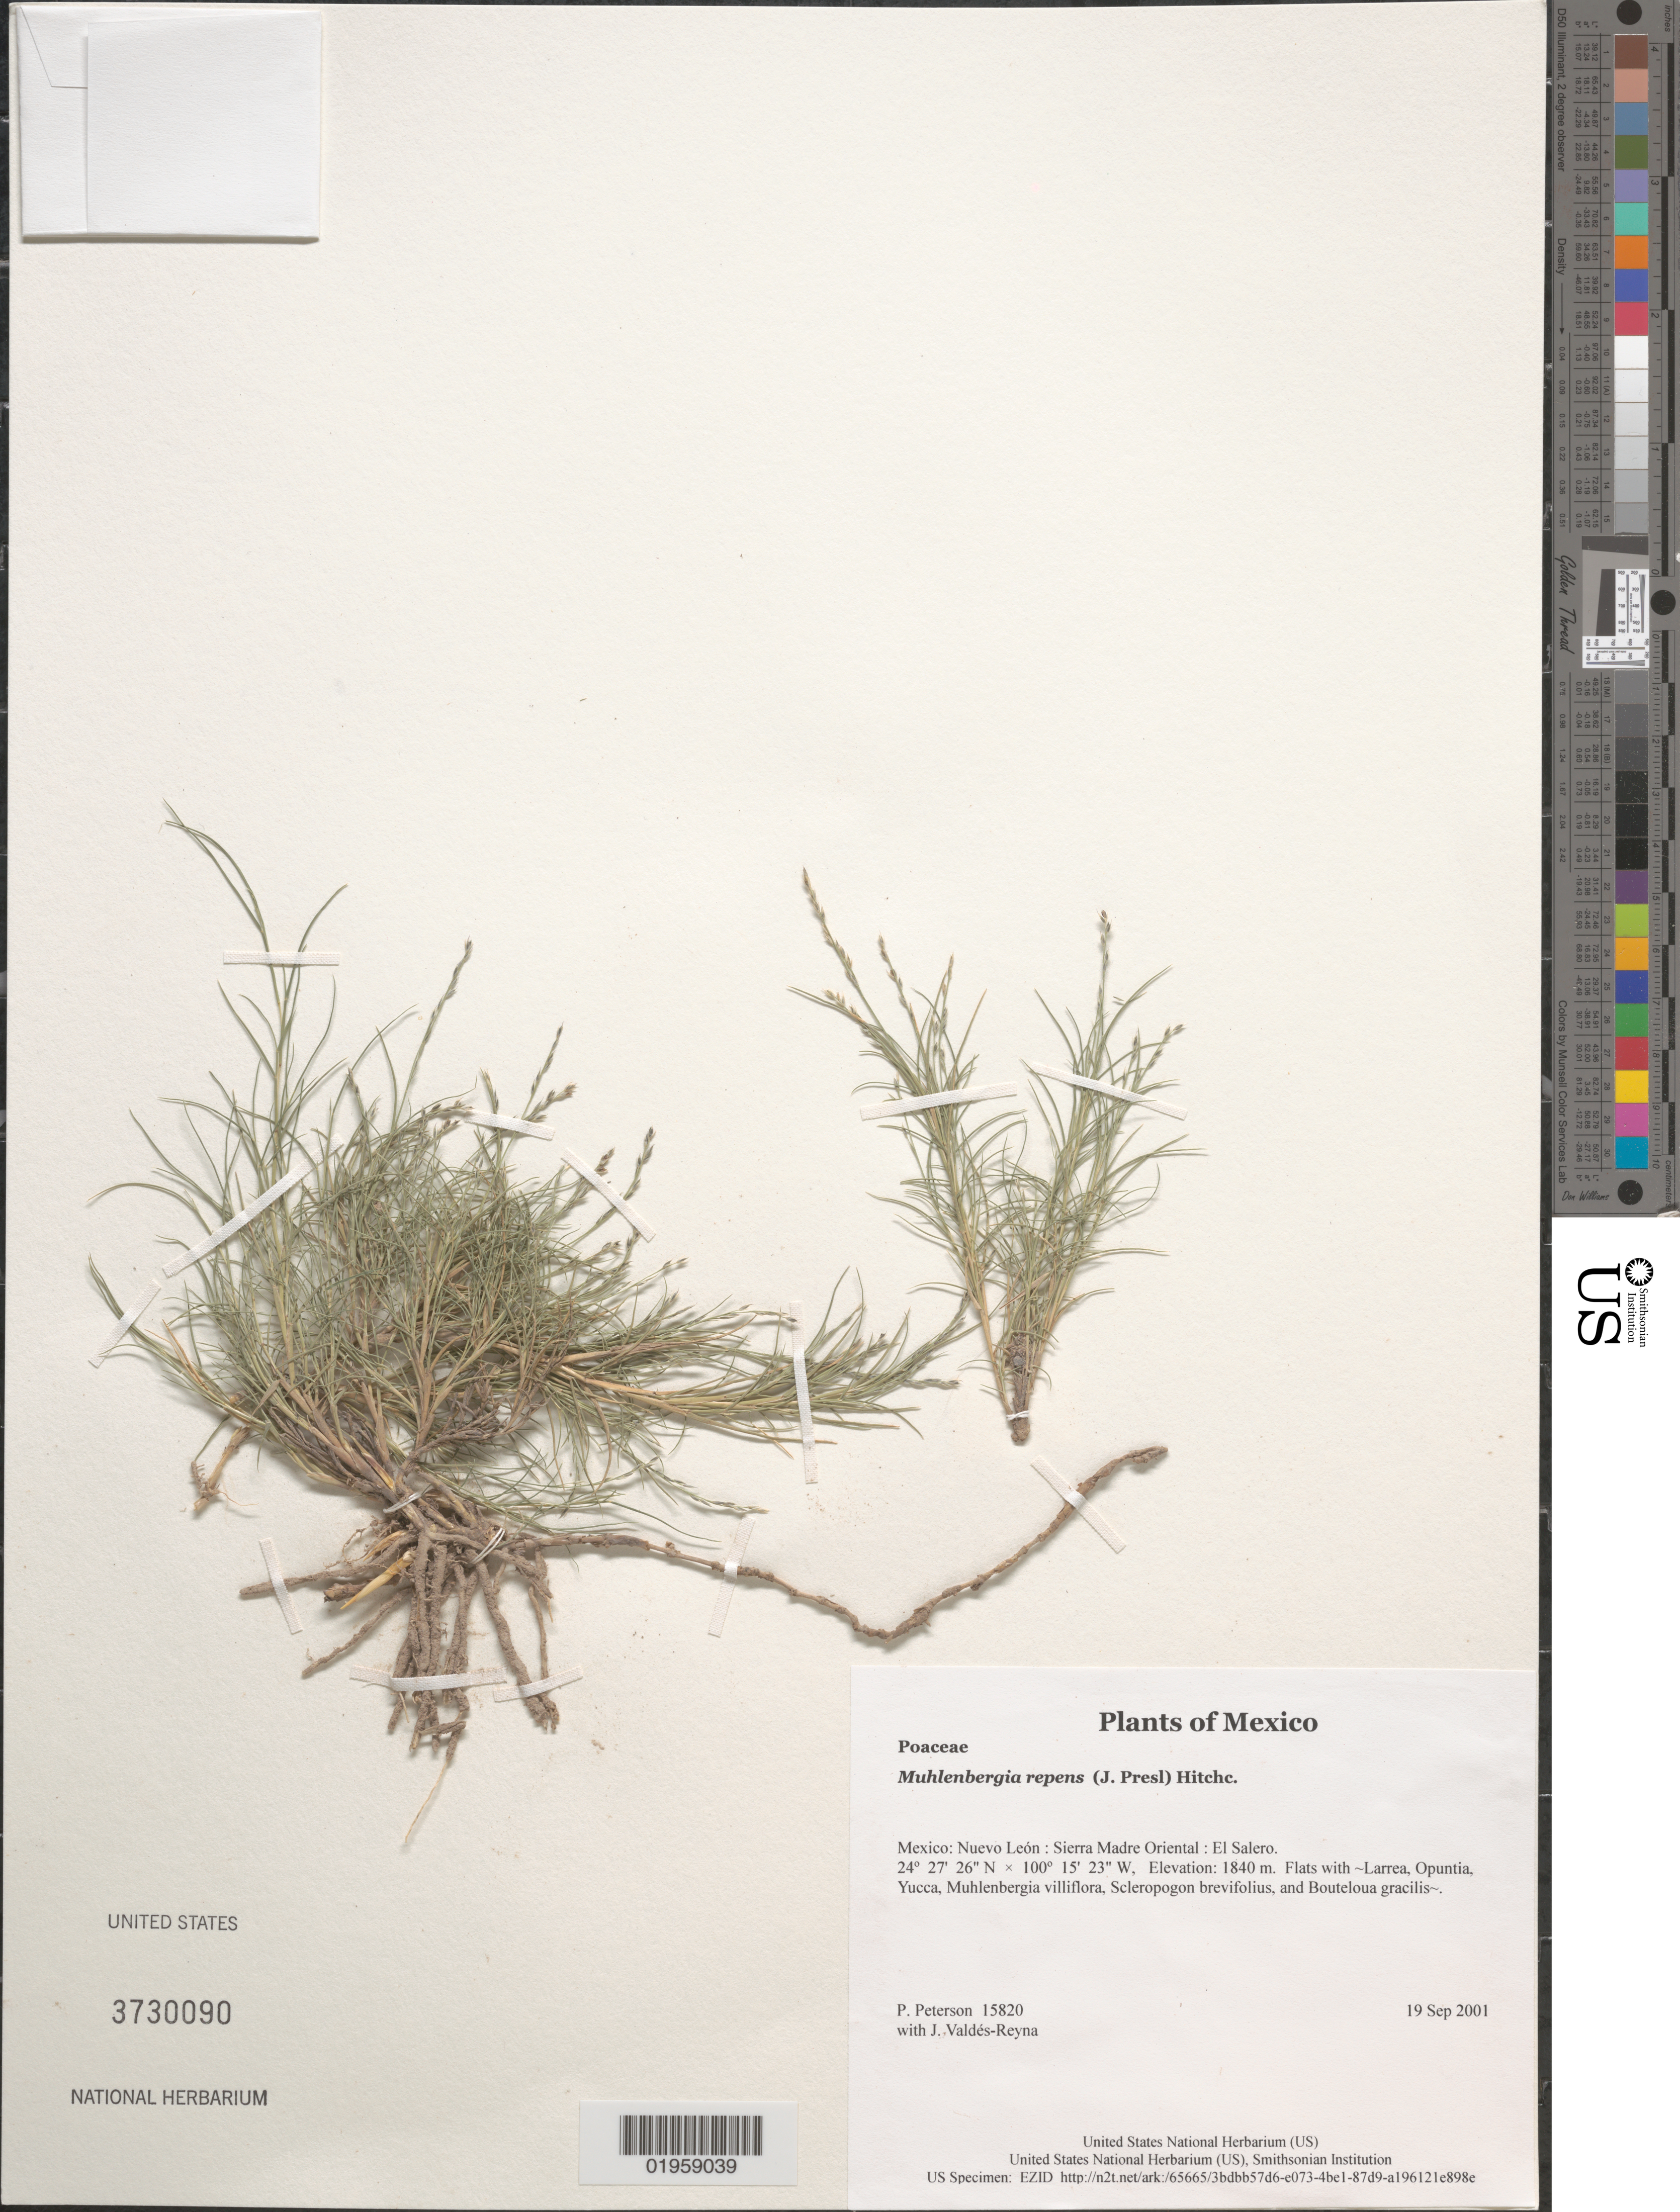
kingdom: Plantae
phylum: Tracheophyta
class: Liliopsida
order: Poales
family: Poaceae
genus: Muhlenbergia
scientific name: Muhlenbergia repens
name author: (J. Presl) Hitchc.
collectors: P. M. Peterson & J. Valdés-Reyna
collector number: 15820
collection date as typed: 19 Sep 2001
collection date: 2001-09-19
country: Mexico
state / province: Nuevo León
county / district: Sierra Madre Oriental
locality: El Salero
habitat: Flats with ~Larrea, Opuntia, Yucca, Muhlenbergia villiflora, Scleropogon brevifolius, and Bouteloua gracilis~.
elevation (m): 1840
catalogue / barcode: US 3730090